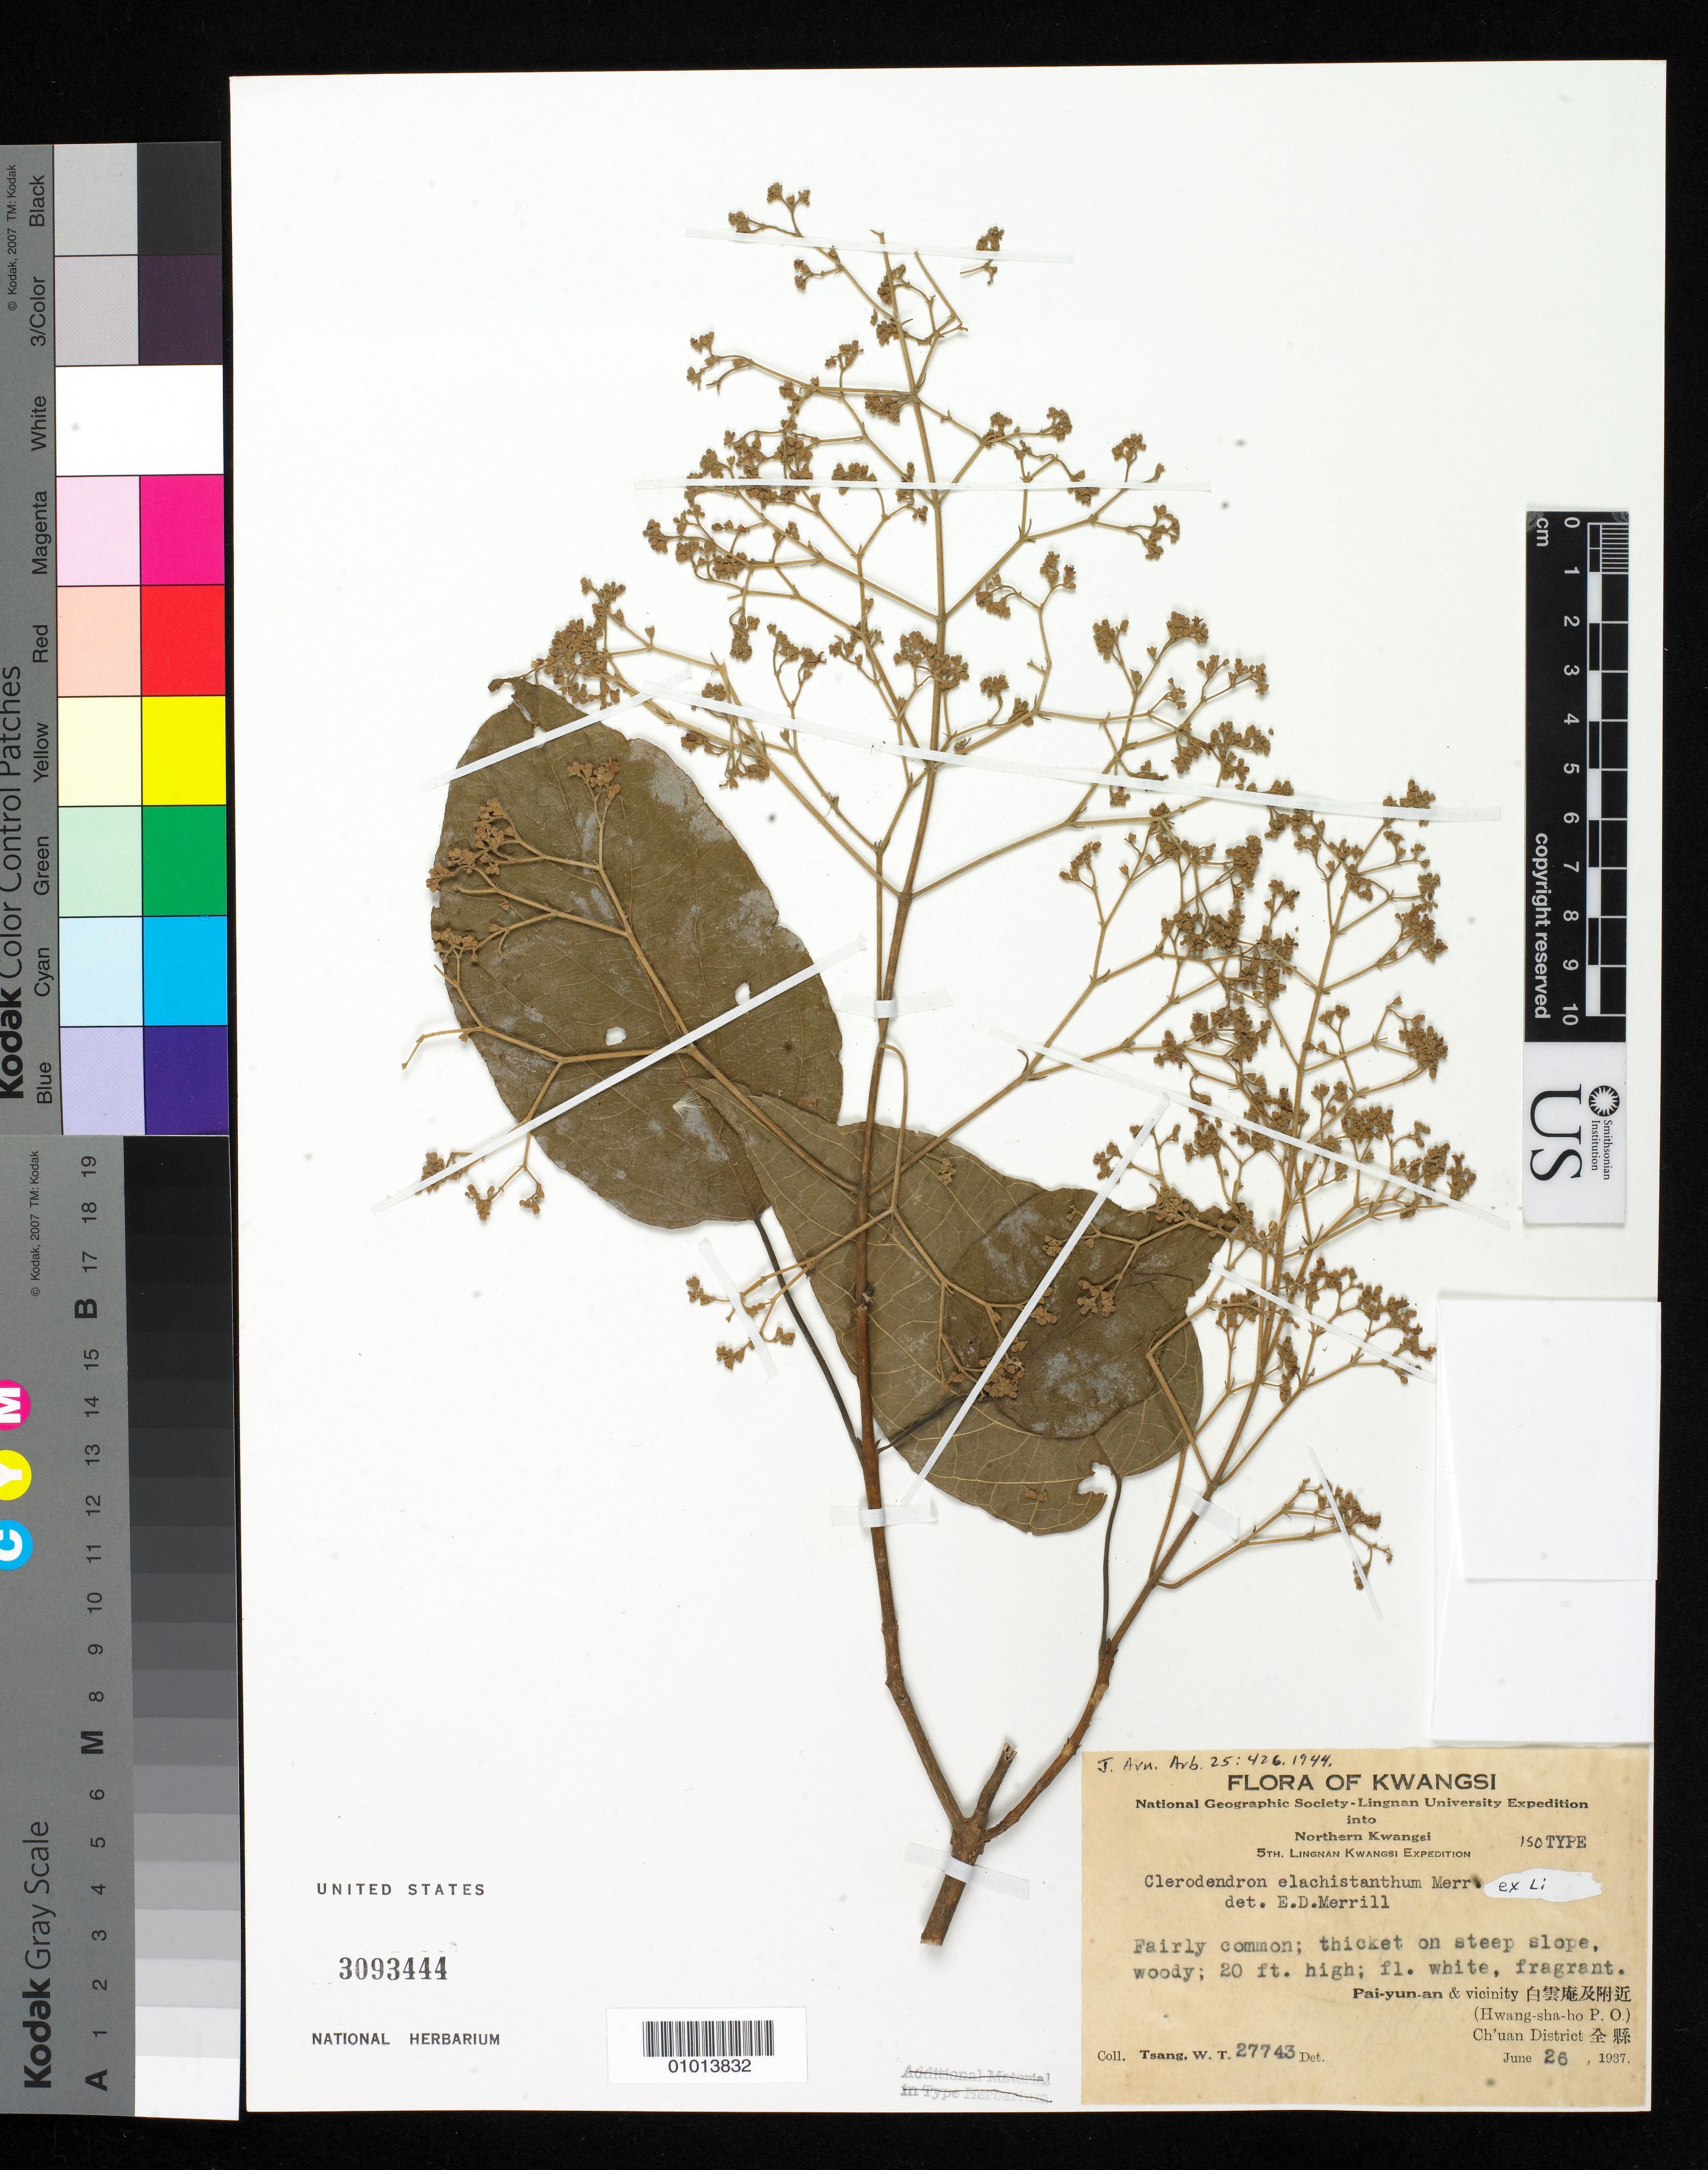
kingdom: Plantae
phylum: Tracheophyta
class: Magnoliopsida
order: Lamiales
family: Lamiaceae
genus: Clerodendrum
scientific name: Clerodendrum elachistanthum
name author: Merr. ex H.L. Li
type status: Isotype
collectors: W. T. Tsang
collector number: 27743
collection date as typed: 26 Jun 1937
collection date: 1937-06-26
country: China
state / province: Guangxi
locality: Ch'uan. Pai-yun-an and vicinity.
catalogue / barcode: US 3093444